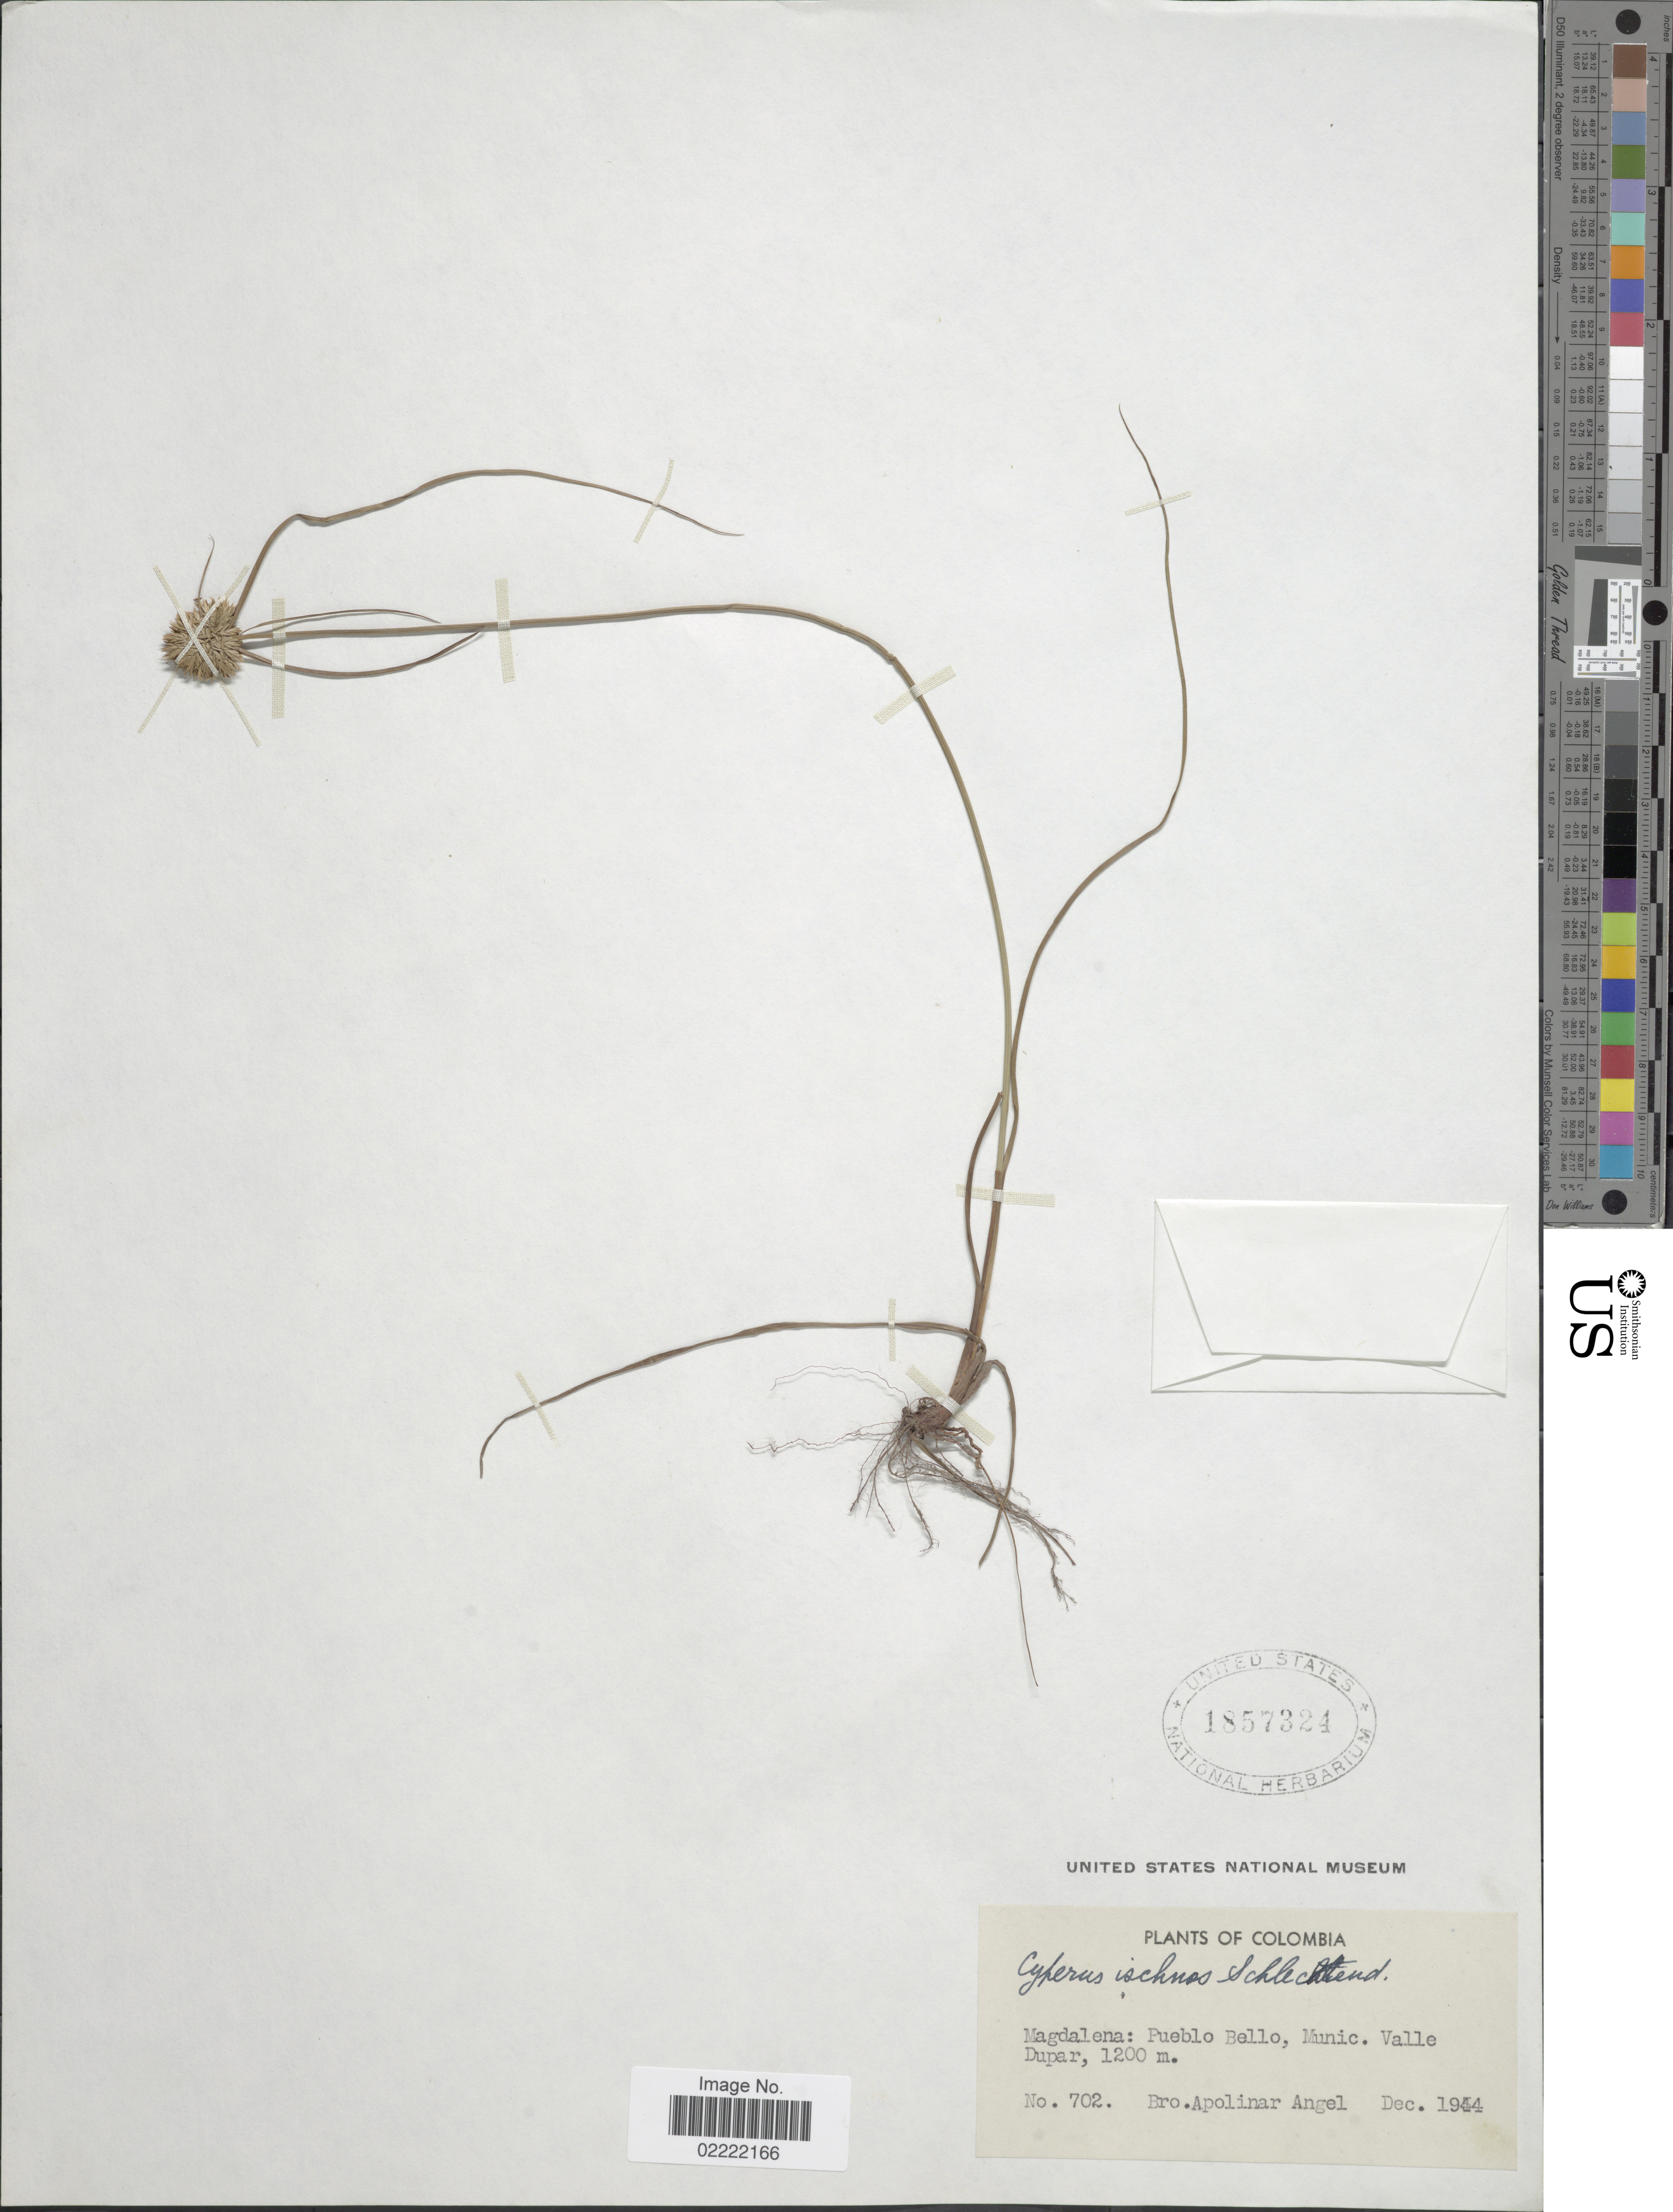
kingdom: Plantae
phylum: Tracheophyta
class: Liliopsida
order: Poales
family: Cyperaceae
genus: Cyperus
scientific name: Cyperus ischnos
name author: Schltdl.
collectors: B. Apollinar Angel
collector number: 702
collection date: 1944-12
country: Colombia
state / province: Magdalena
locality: Pueblo Bello, Munic. Valle Dupar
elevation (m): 1200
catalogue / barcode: US 1857324